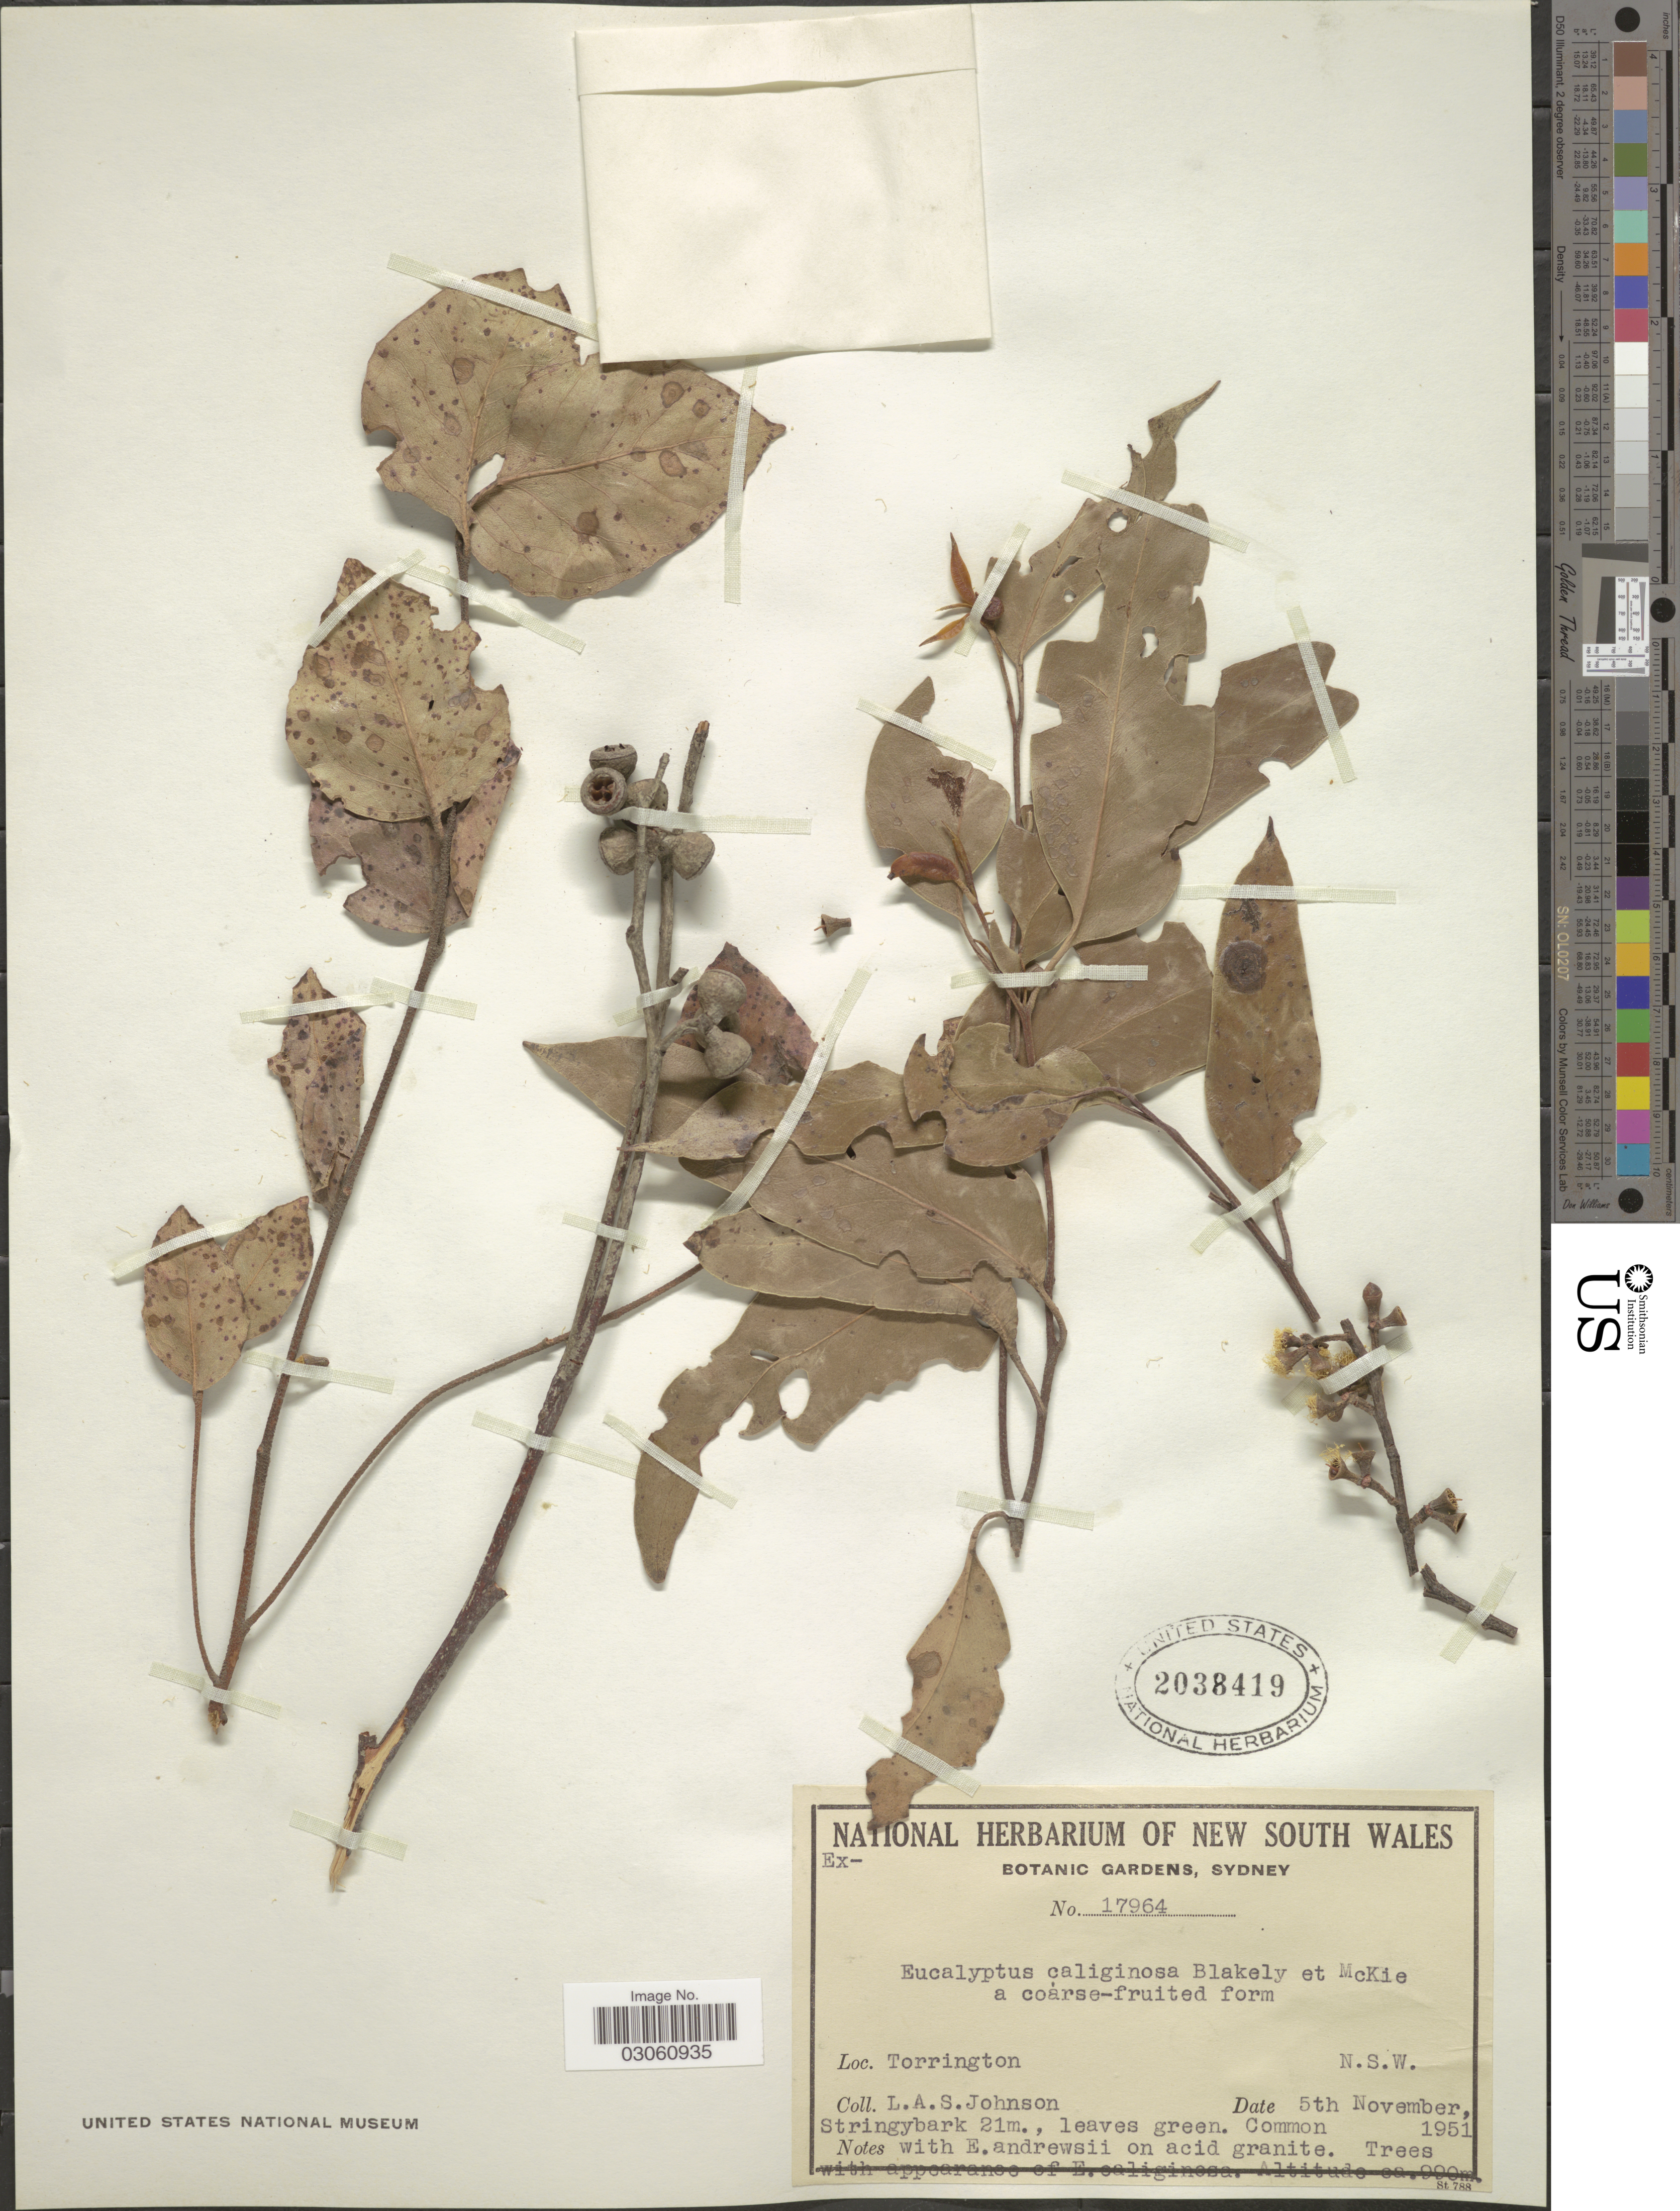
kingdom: Plantae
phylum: Tracheophyta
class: Magnoliopsida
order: Myrtales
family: Myrtaceae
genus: Eucalyptus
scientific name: Eucalyptus caliginosa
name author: Blakely & McKie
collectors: L. A. S. Johnson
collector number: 17964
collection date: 1951-11-05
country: Australia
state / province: New South Wales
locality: Torrington.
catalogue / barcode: US 2038419